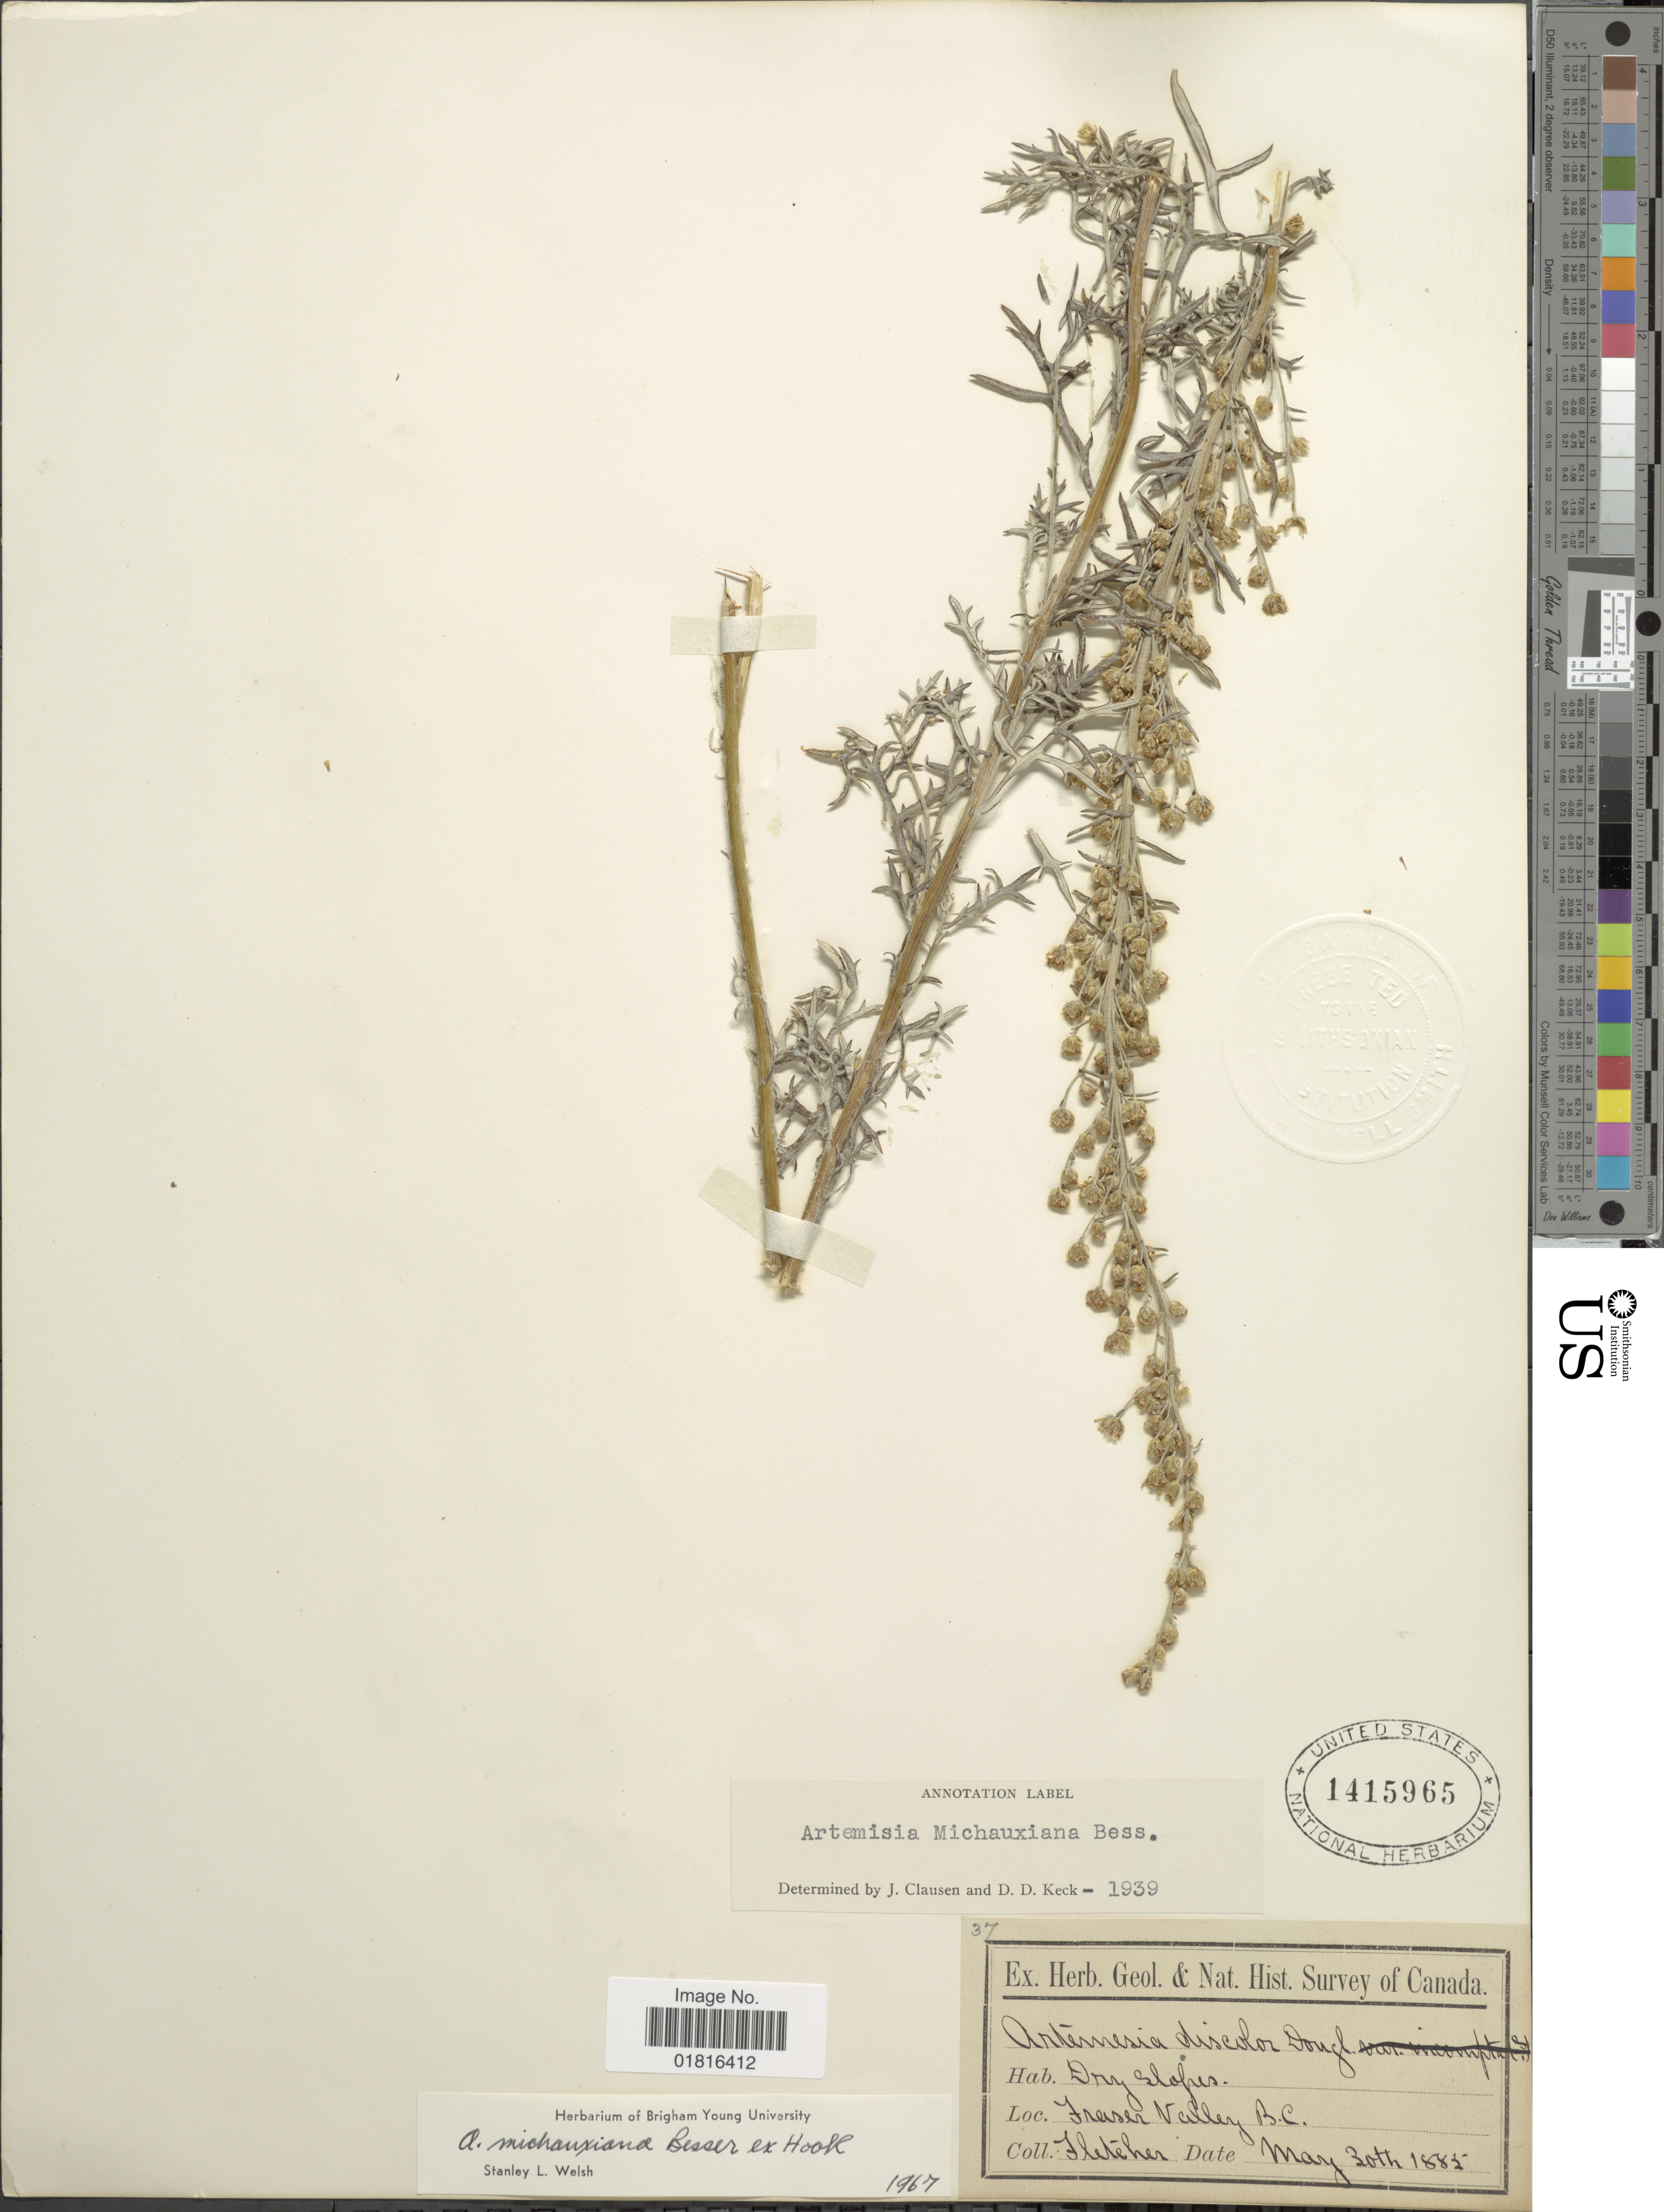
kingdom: Plantae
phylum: Tracheophyta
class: Magnoliopsida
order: Asterales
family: Asteraceae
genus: Artemisia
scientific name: Artemisia michauxiana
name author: Besser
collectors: -. Fletcher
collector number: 37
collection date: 1885-05-30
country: Canada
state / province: British Columbia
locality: Dry slopes, Fraser Valley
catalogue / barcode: US 1415965